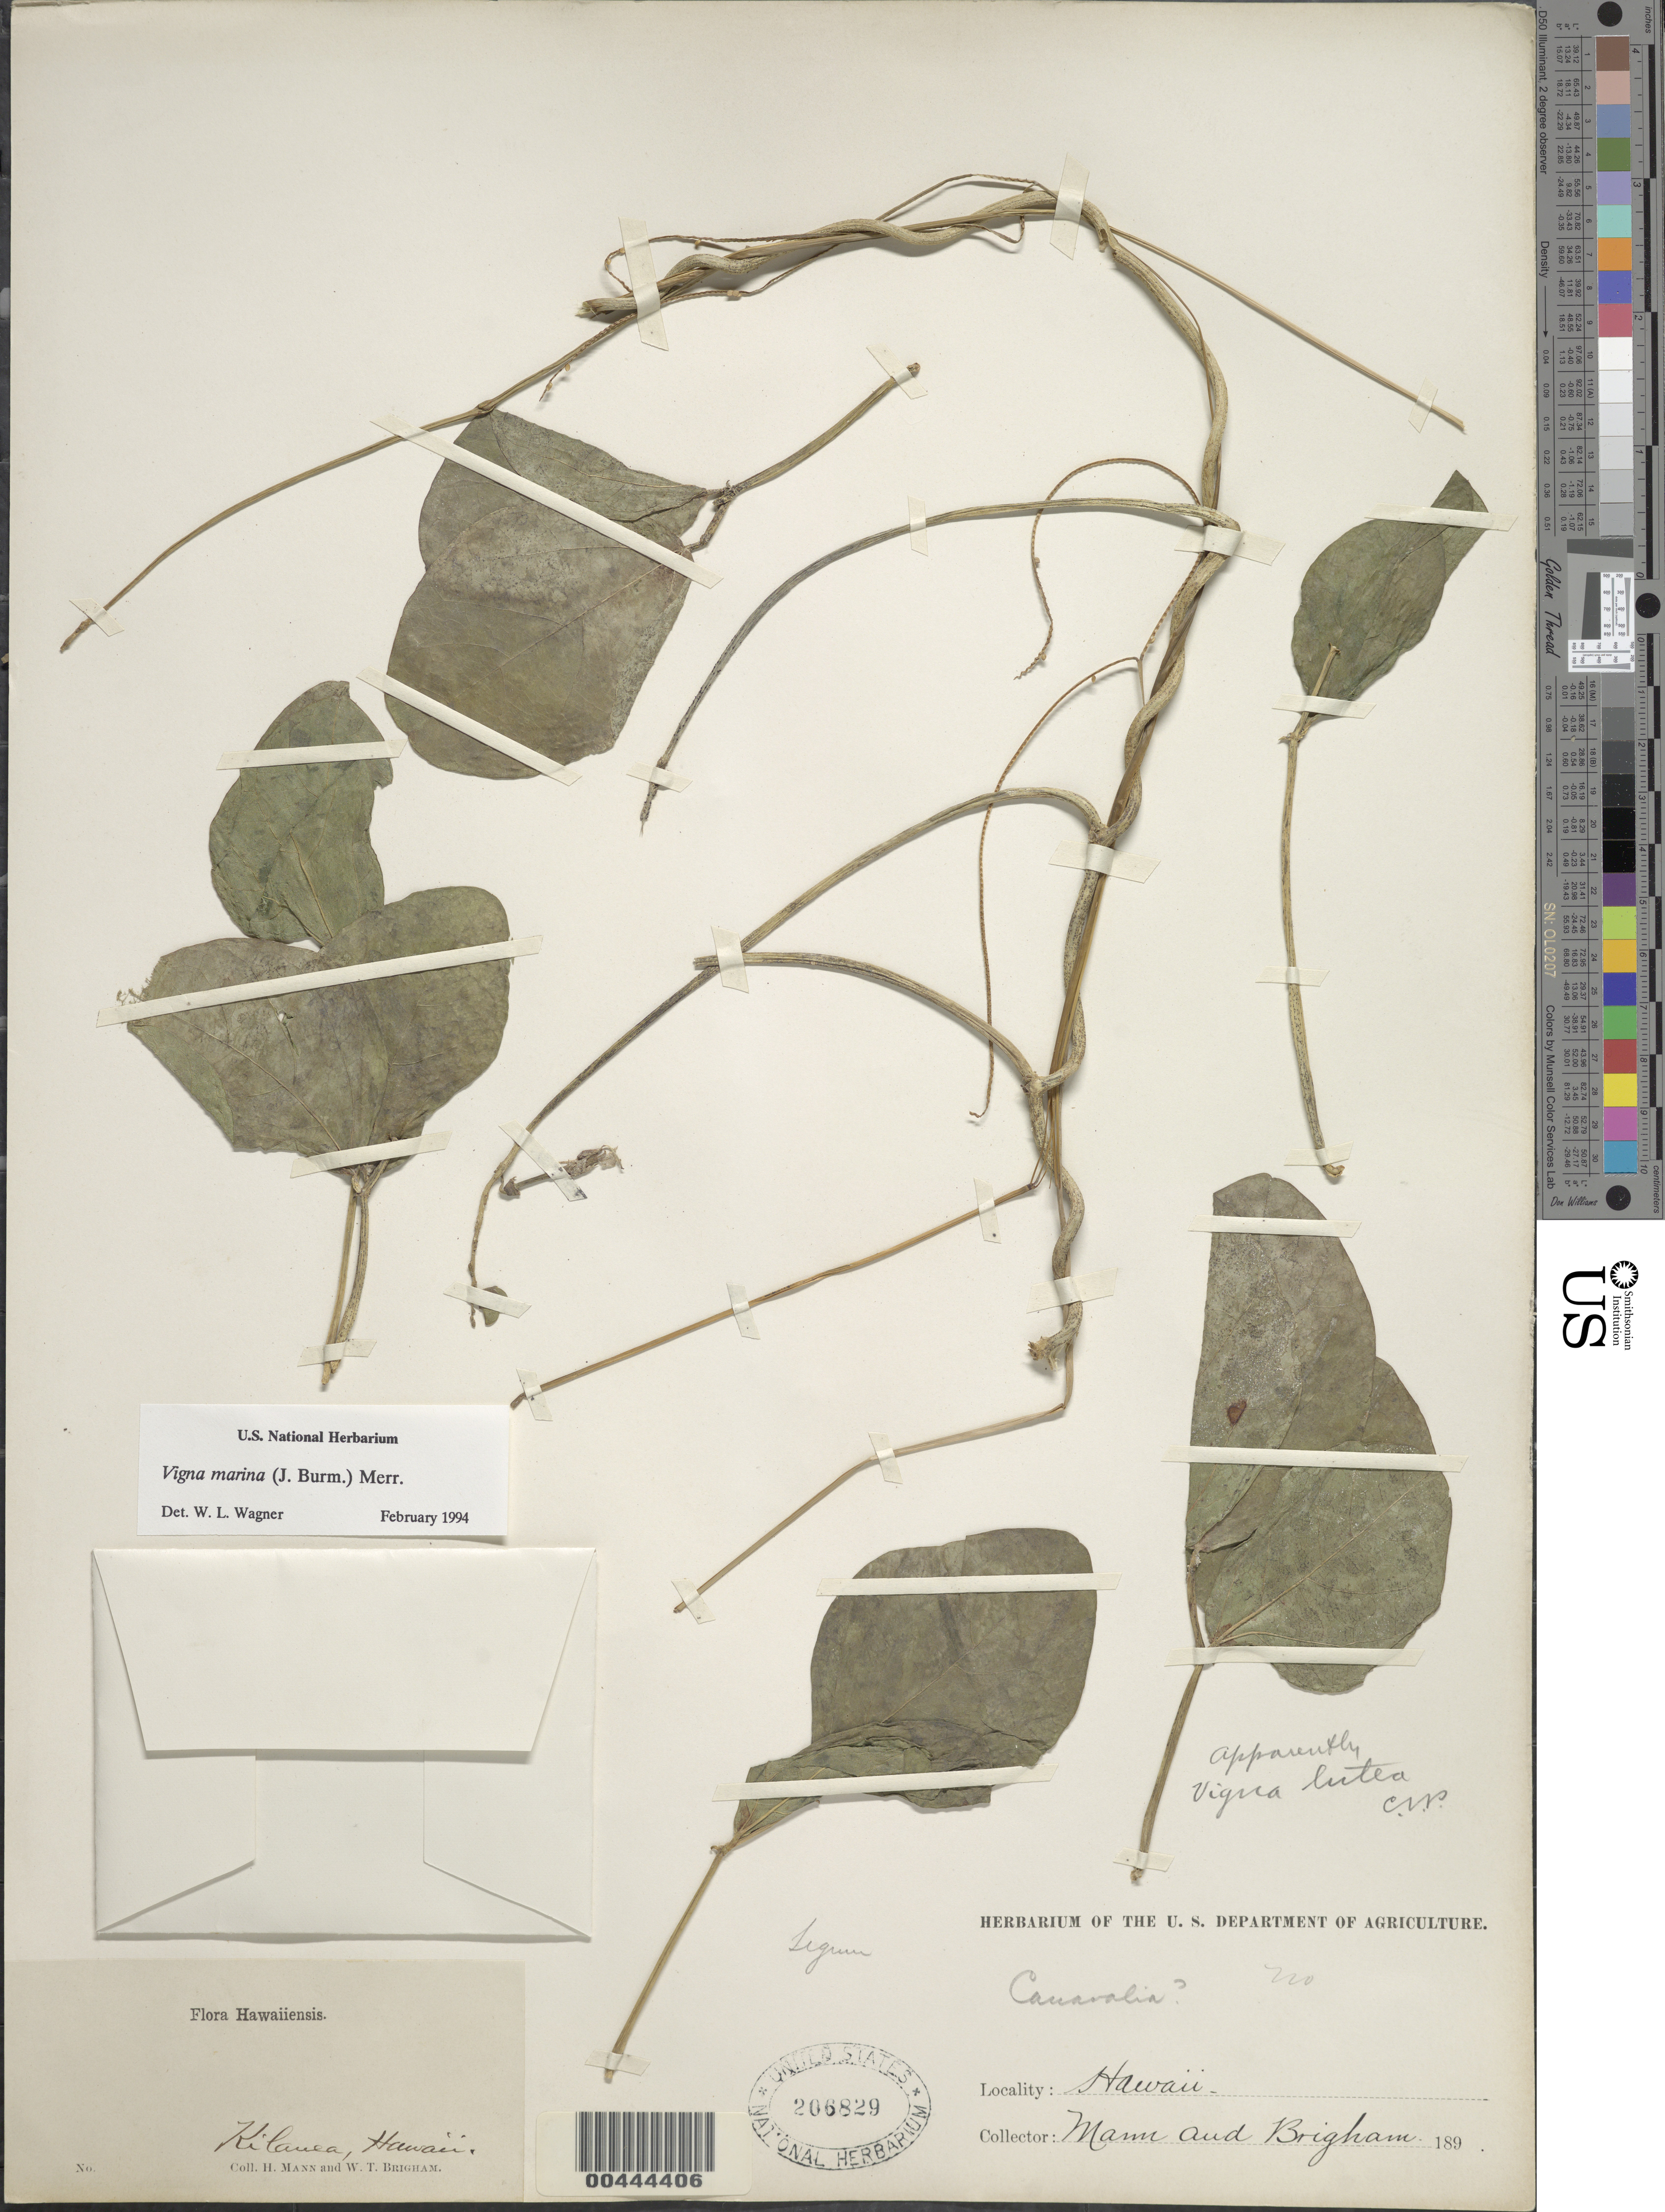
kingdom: Plantae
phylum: Tracheophyta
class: Magnoliopsida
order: Fabales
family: Fabaceae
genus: Vigna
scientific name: Vigna marina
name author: (Burm.) Merr.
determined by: Wagner, W. L., (BOT), Smithsonian Institution - National Museum of Natural History (UNITED STATES)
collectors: H. Mann & W. T. Brigham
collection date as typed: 189?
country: United States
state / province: Hawaii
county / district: Hawaii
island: Hawaii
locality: Kilauea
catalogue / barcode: US 206829